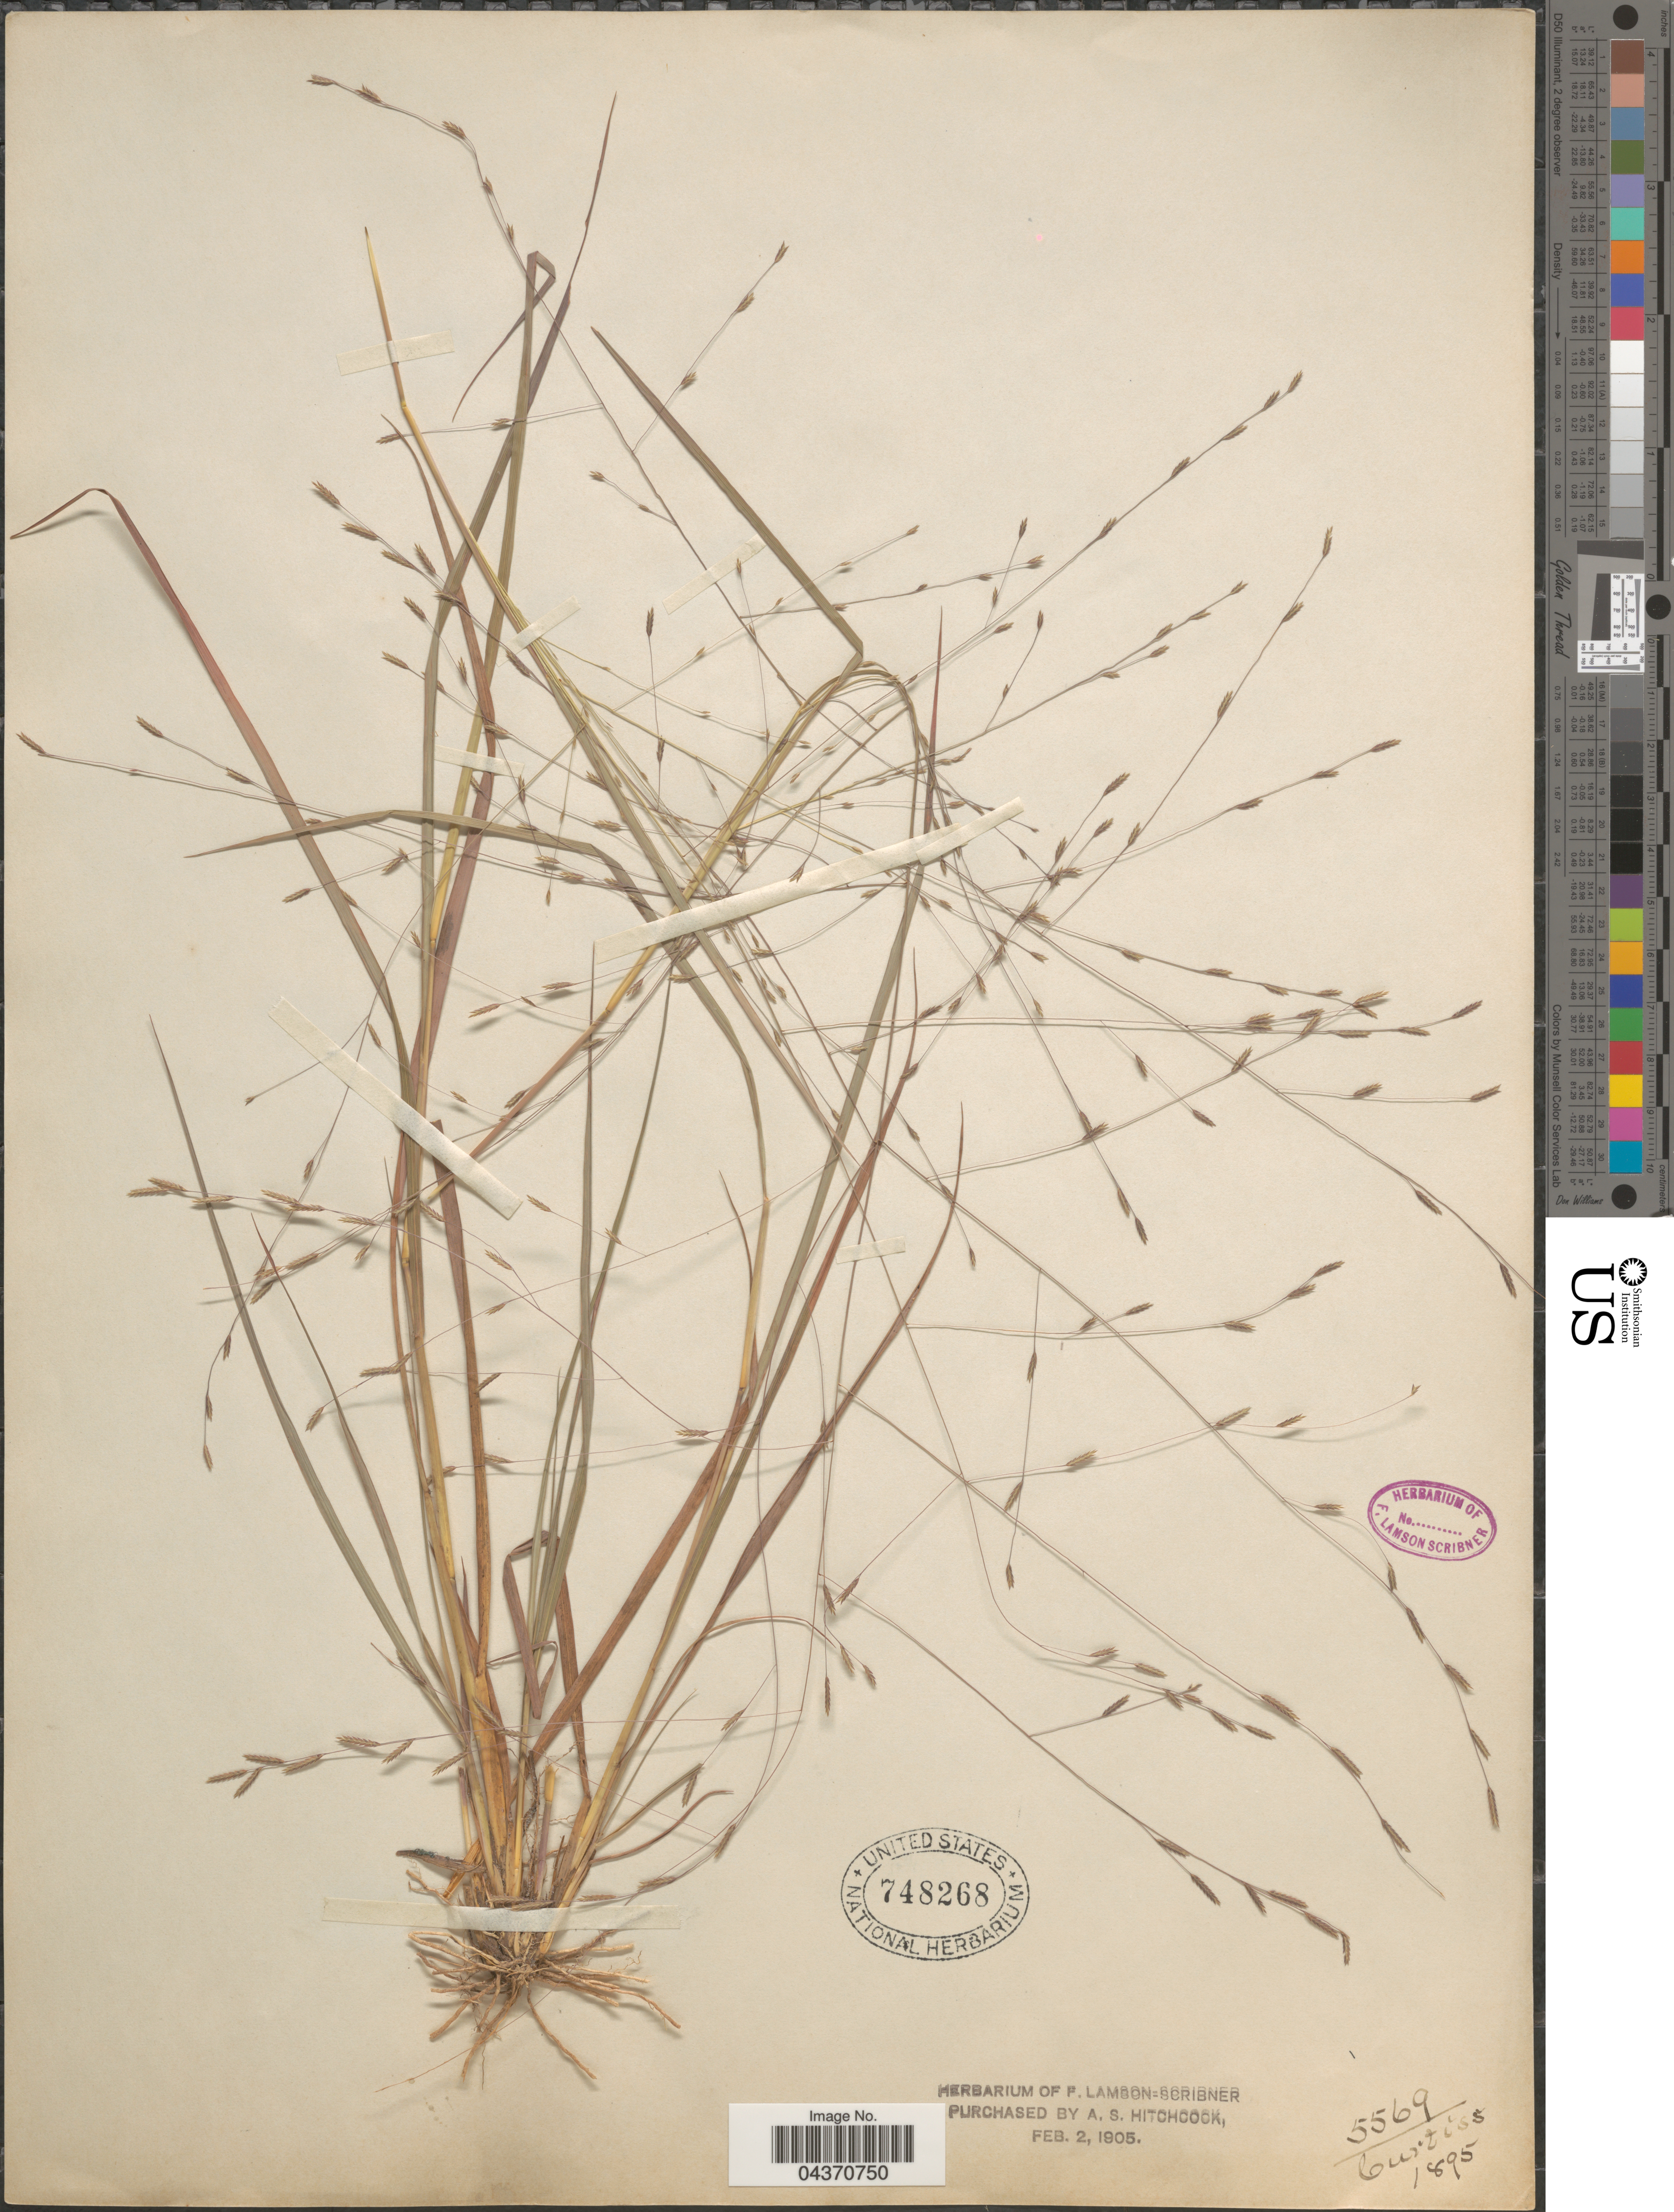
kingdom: Plantae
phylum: Tracheophyta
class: Liliopsida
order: Poales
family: Poaceae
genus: Eragrostis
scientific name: Eragrostis refracta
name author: (Muhl.) Scribn.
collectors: -. Curtiss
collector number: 5569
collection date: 1895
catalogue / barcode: US 748268